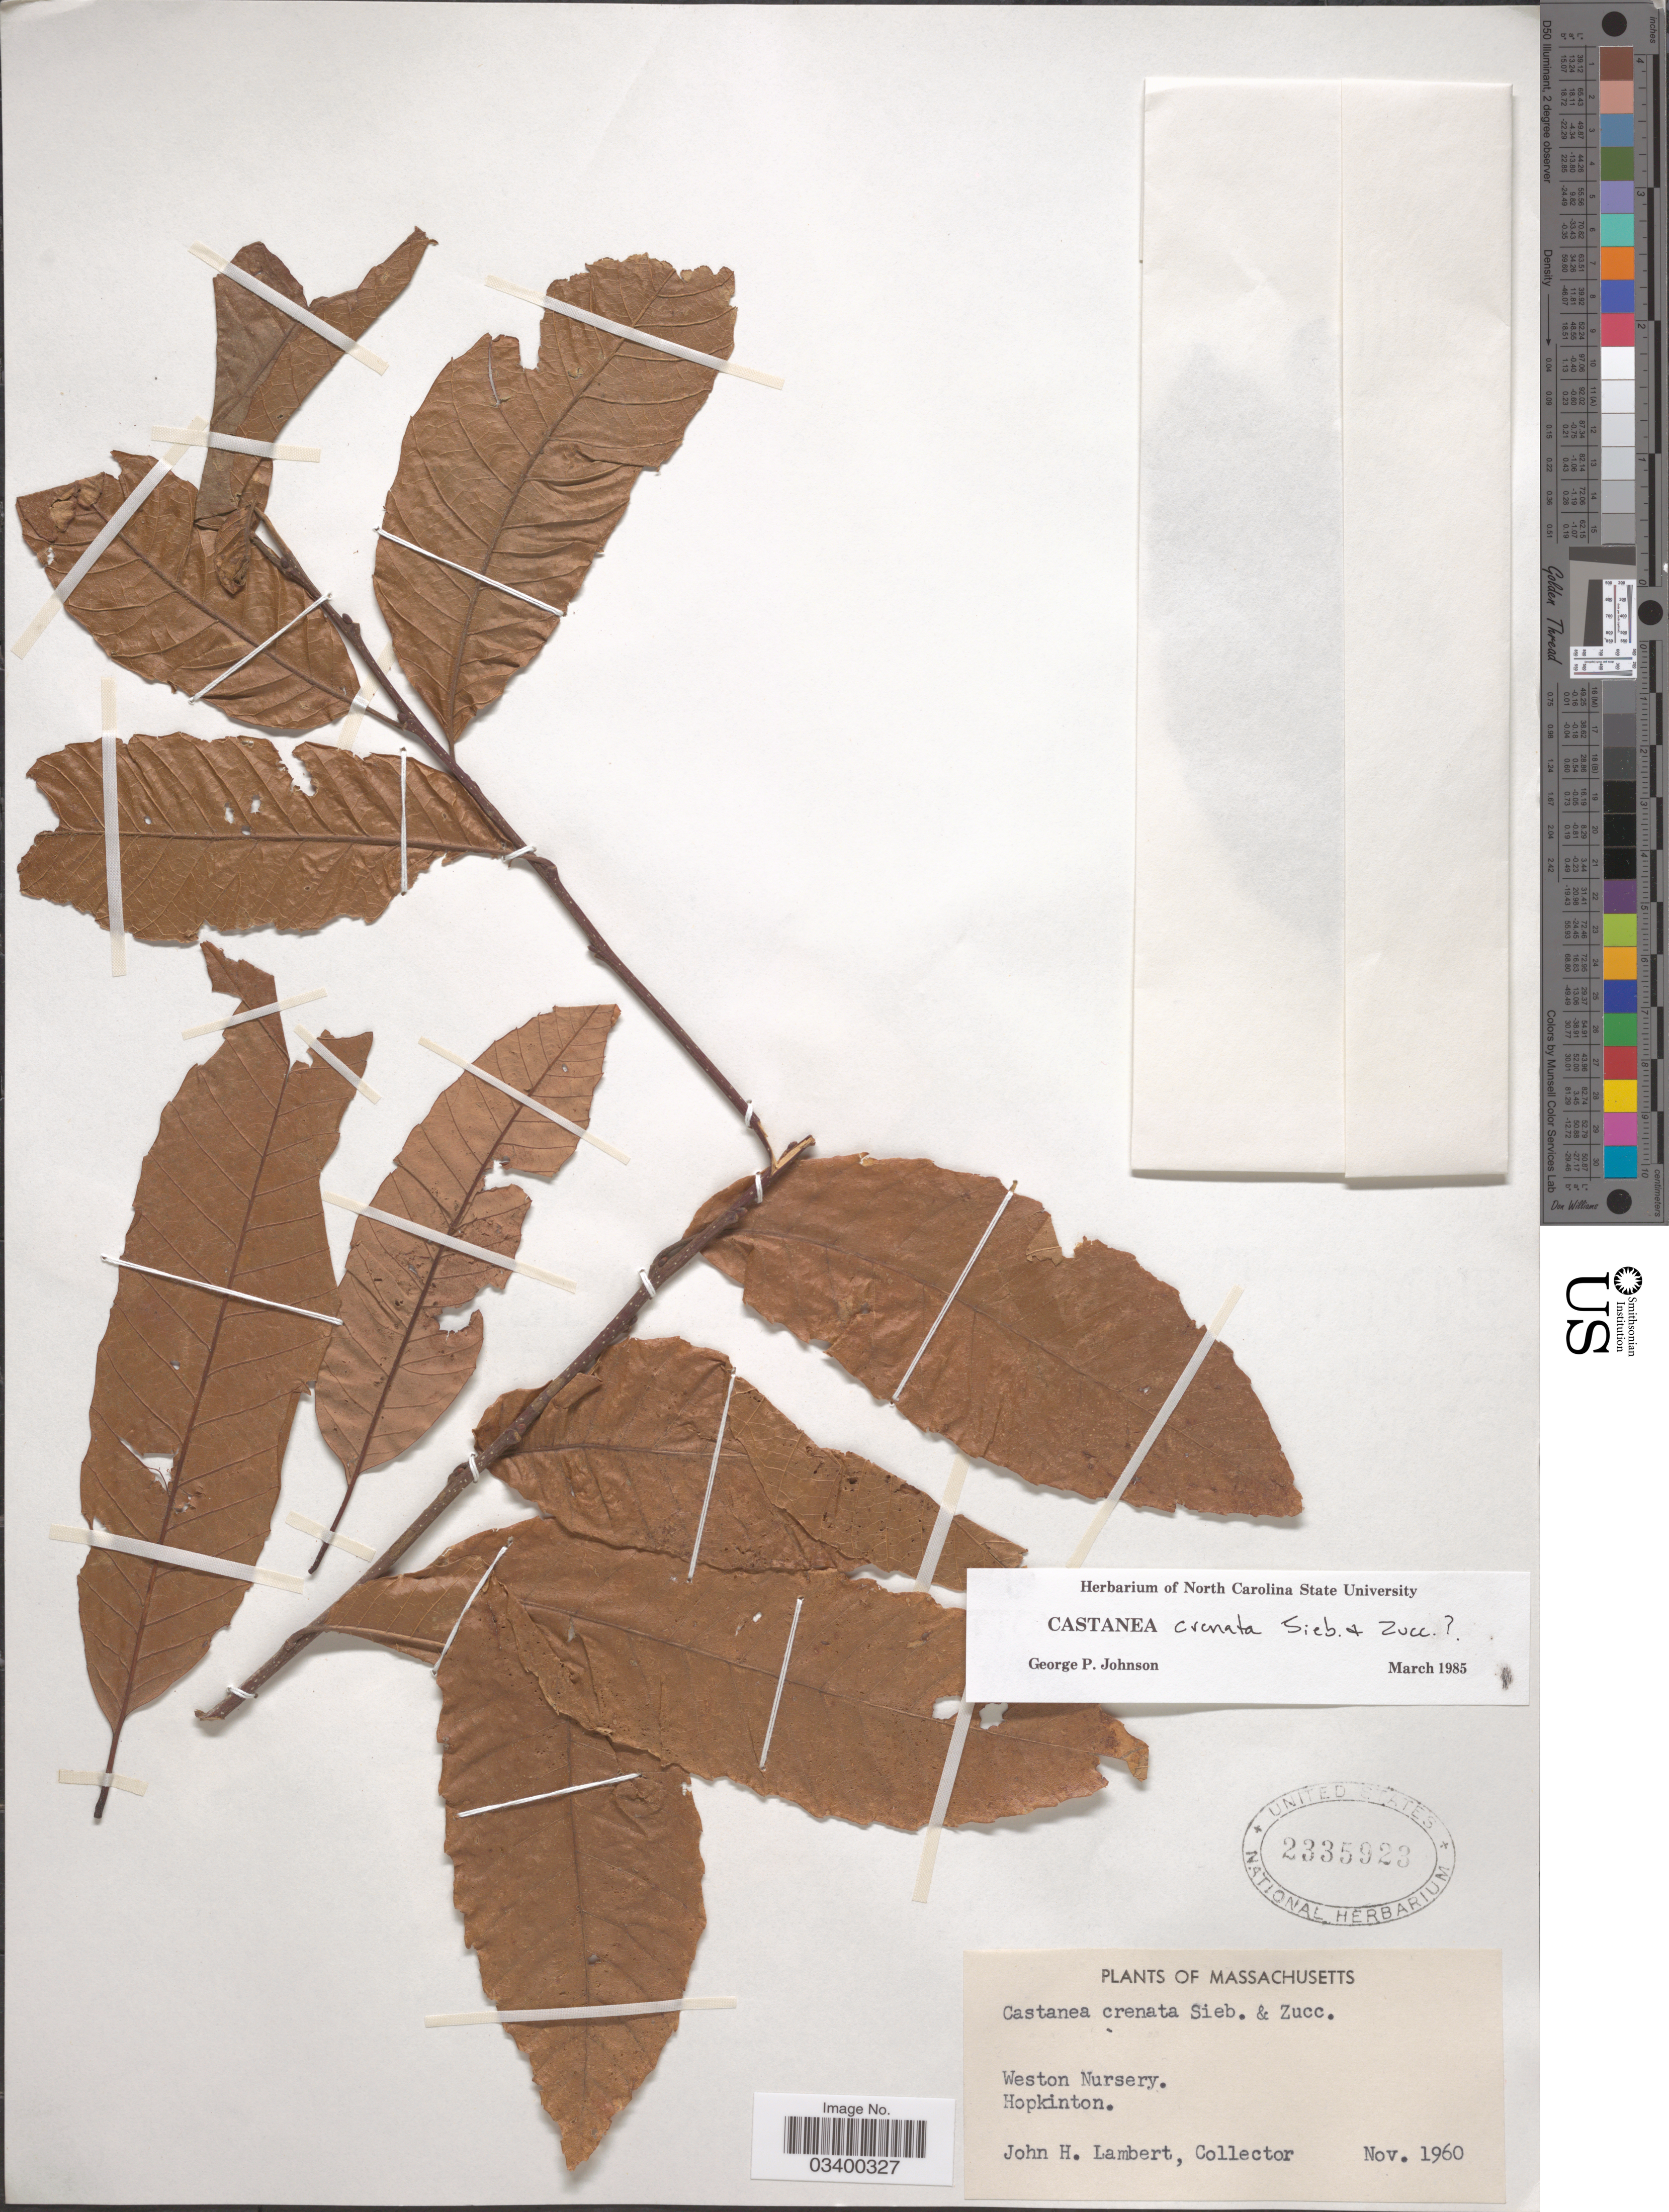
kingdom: Plantae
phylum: Tracheophyta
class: Magnoliopsida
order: Fagales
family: Fagaceae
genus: Castanea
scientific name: Castanea crenata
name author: Siebold & Zucc.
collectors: J. Lambert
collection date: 1960-11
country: United States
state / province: Massachusetts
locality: Weston Nursery. Hopkinton.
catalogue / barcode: US 2335923